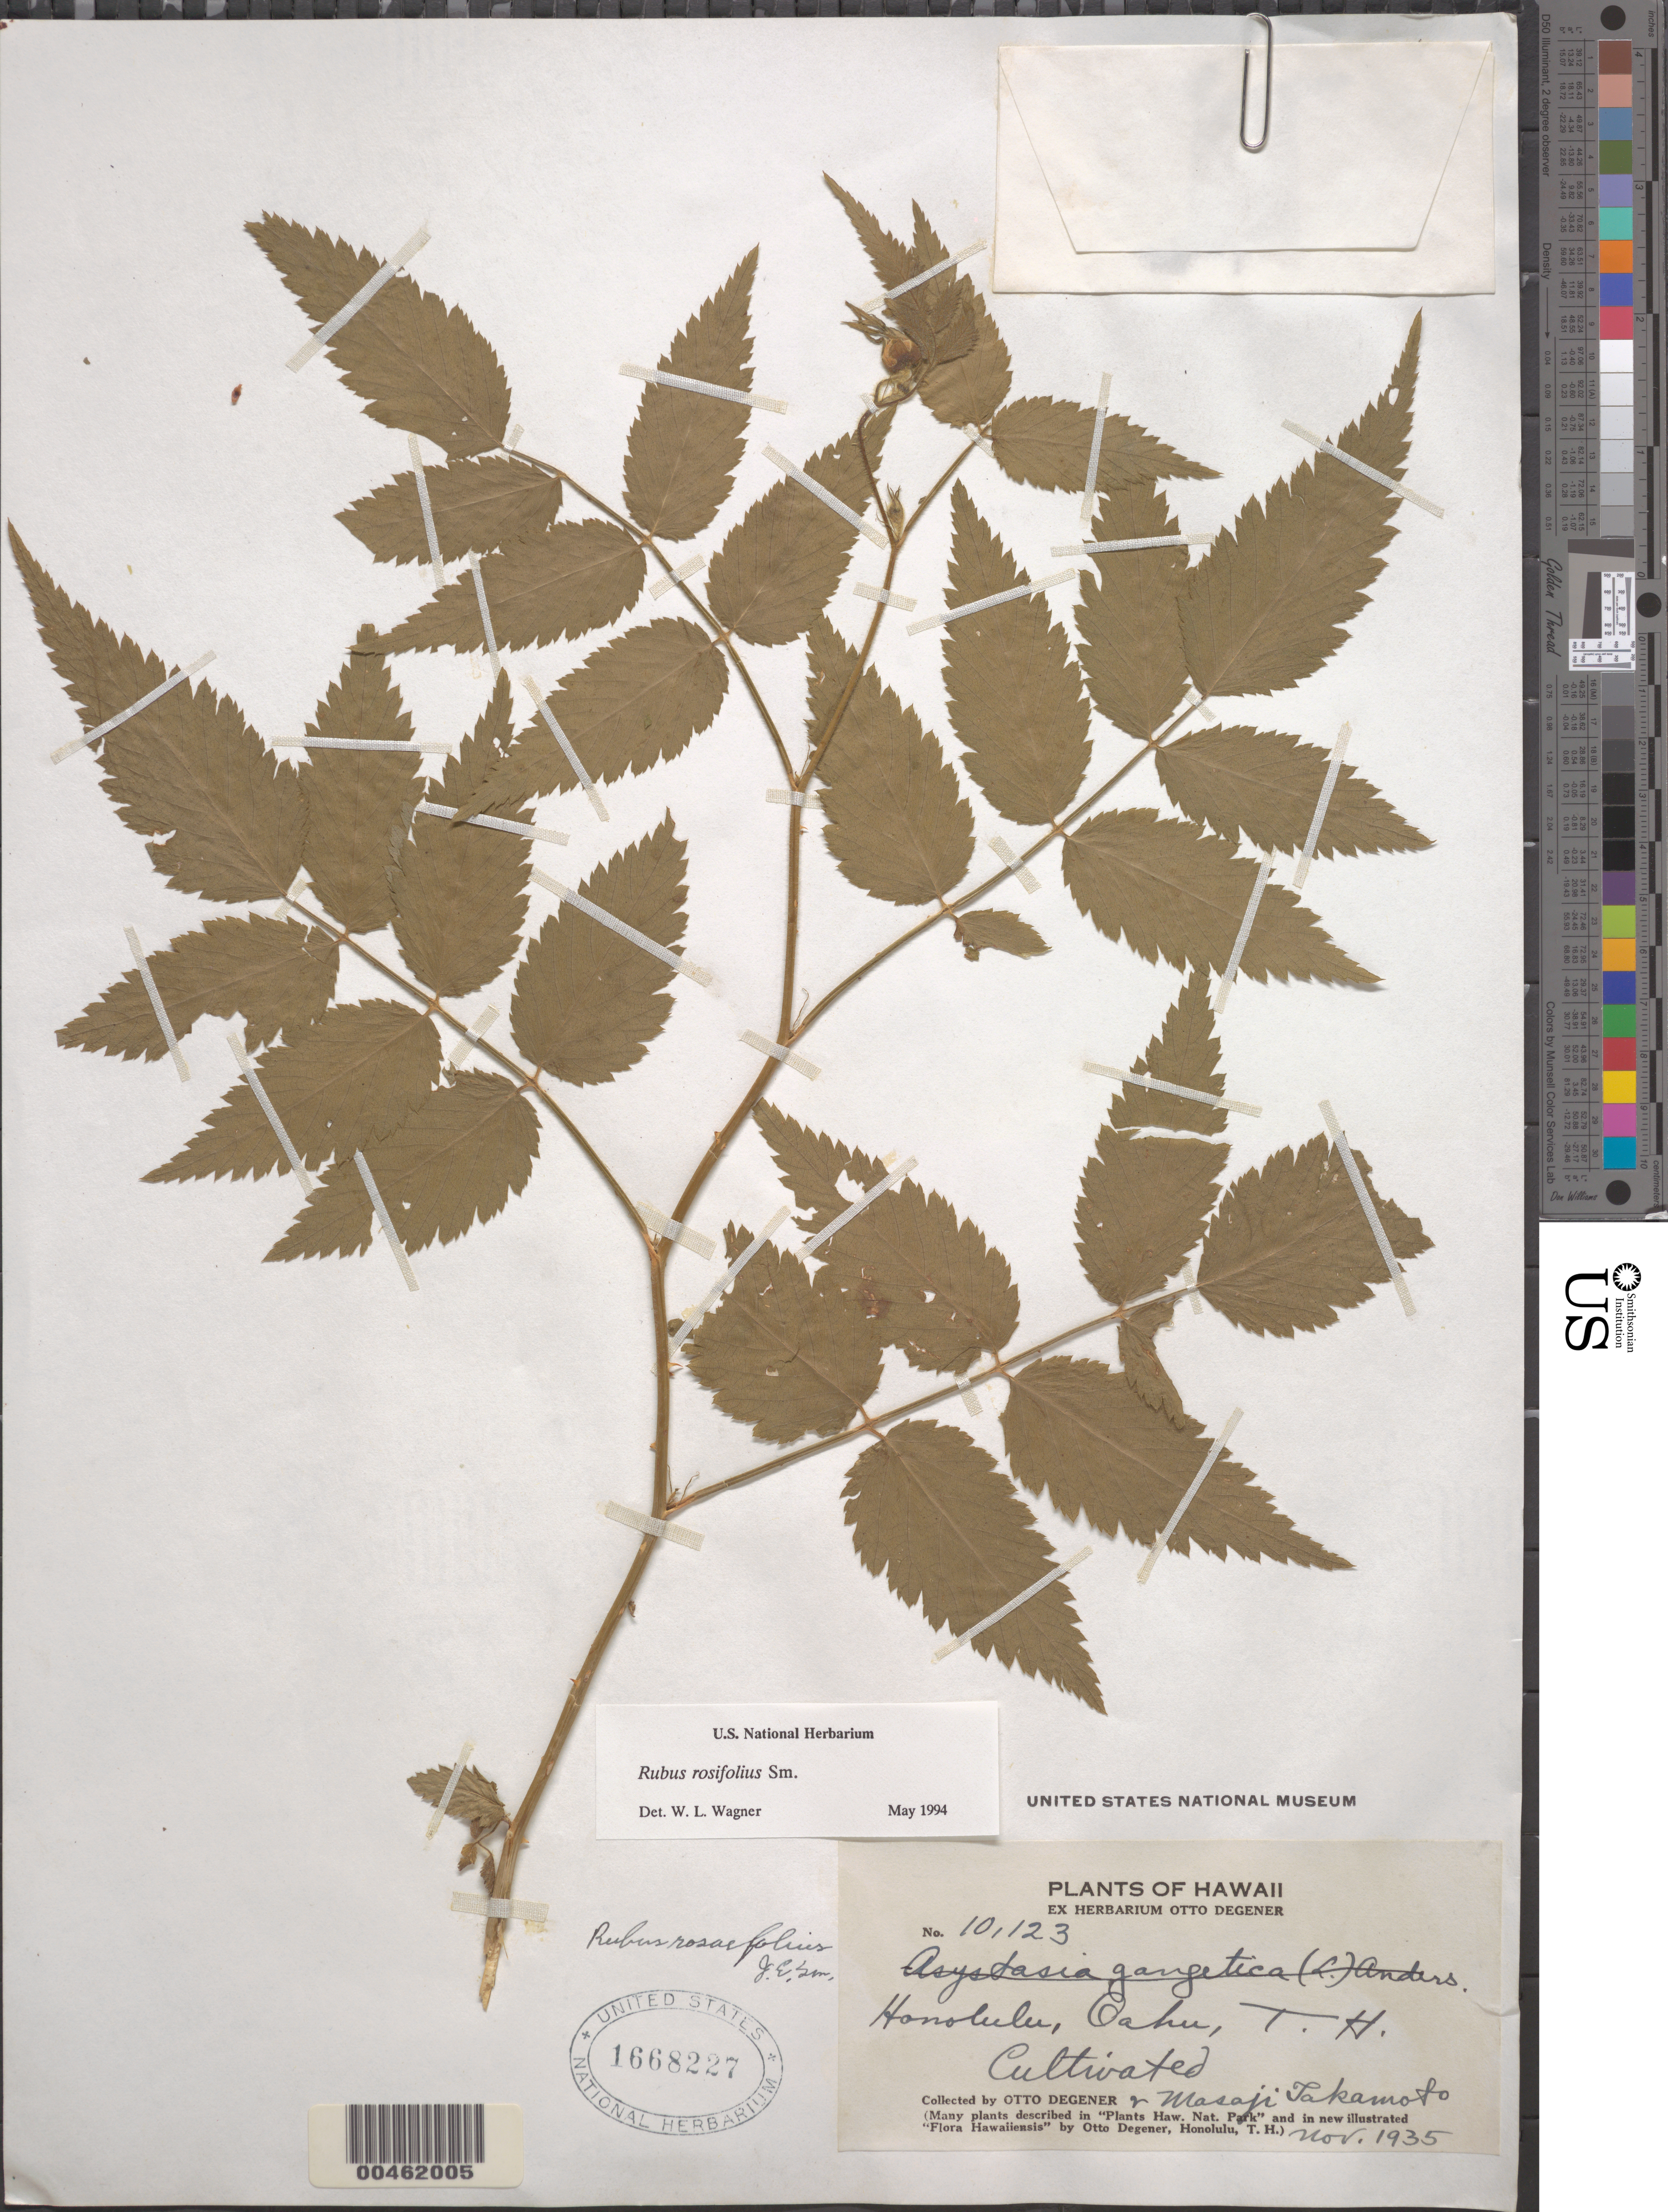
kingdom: Plantae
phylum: Tracheophyta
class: Magnoliopsida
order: Rosales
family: Rosaceae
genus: Rubus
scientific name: Rubus rosifolius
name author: Sm.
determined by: Wagner, W. L., (BOT), Smithsonian Institution - National Museum of Natural History (UNITED STATES)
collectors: O. Degener & M. Takamoto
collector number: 10123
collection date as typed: Nov 1935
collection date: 1935-11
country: United States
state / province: Hawaii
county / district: Honolulu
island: Oahu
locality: Honolulu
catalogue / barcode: US 1668227